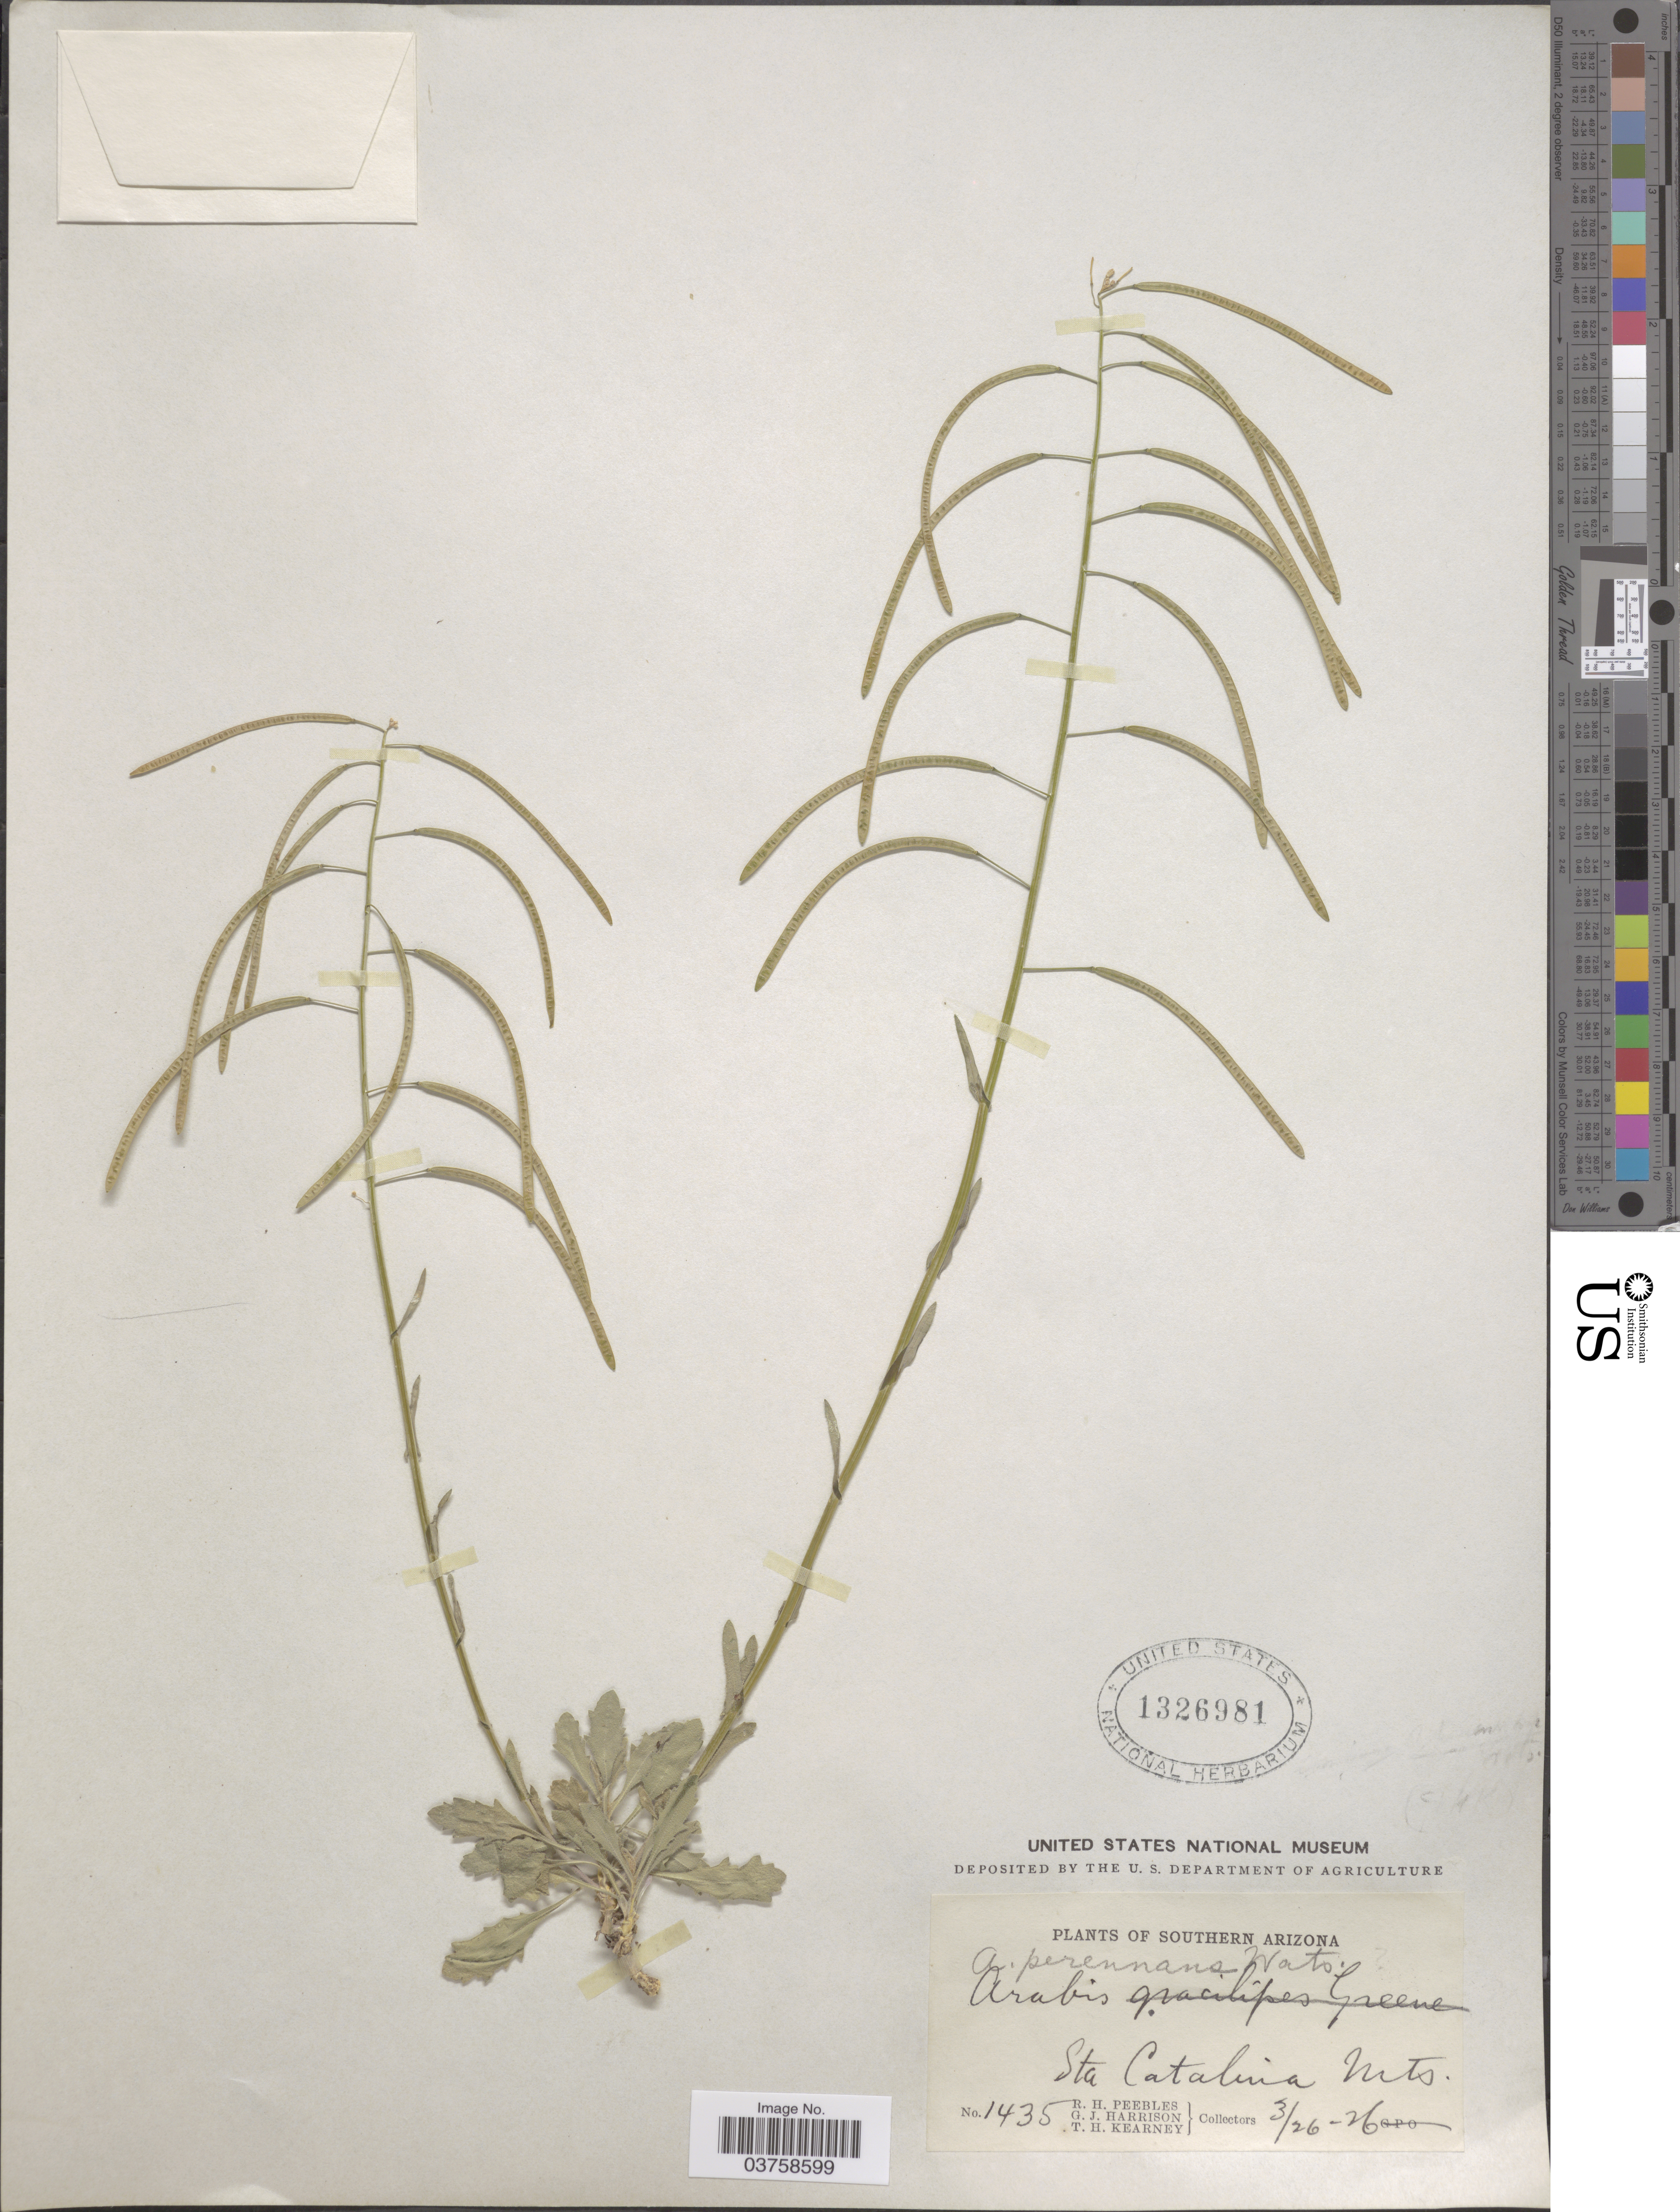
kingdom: Plantae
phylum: Tracheophyta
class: Magnoliopsida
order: Brassicales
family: Brassicaceae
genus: Arabis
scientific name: Arabis perennans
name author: S. Watson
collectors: R. H. Peebles, G. J. Harrison & T. H. Kearney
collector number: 1435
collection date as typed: Transcribed d/m/y: 26/3/26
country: United States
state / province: Arizona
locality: Southern Arizona. Sta Catalina Mts.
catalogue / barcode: US 1326981